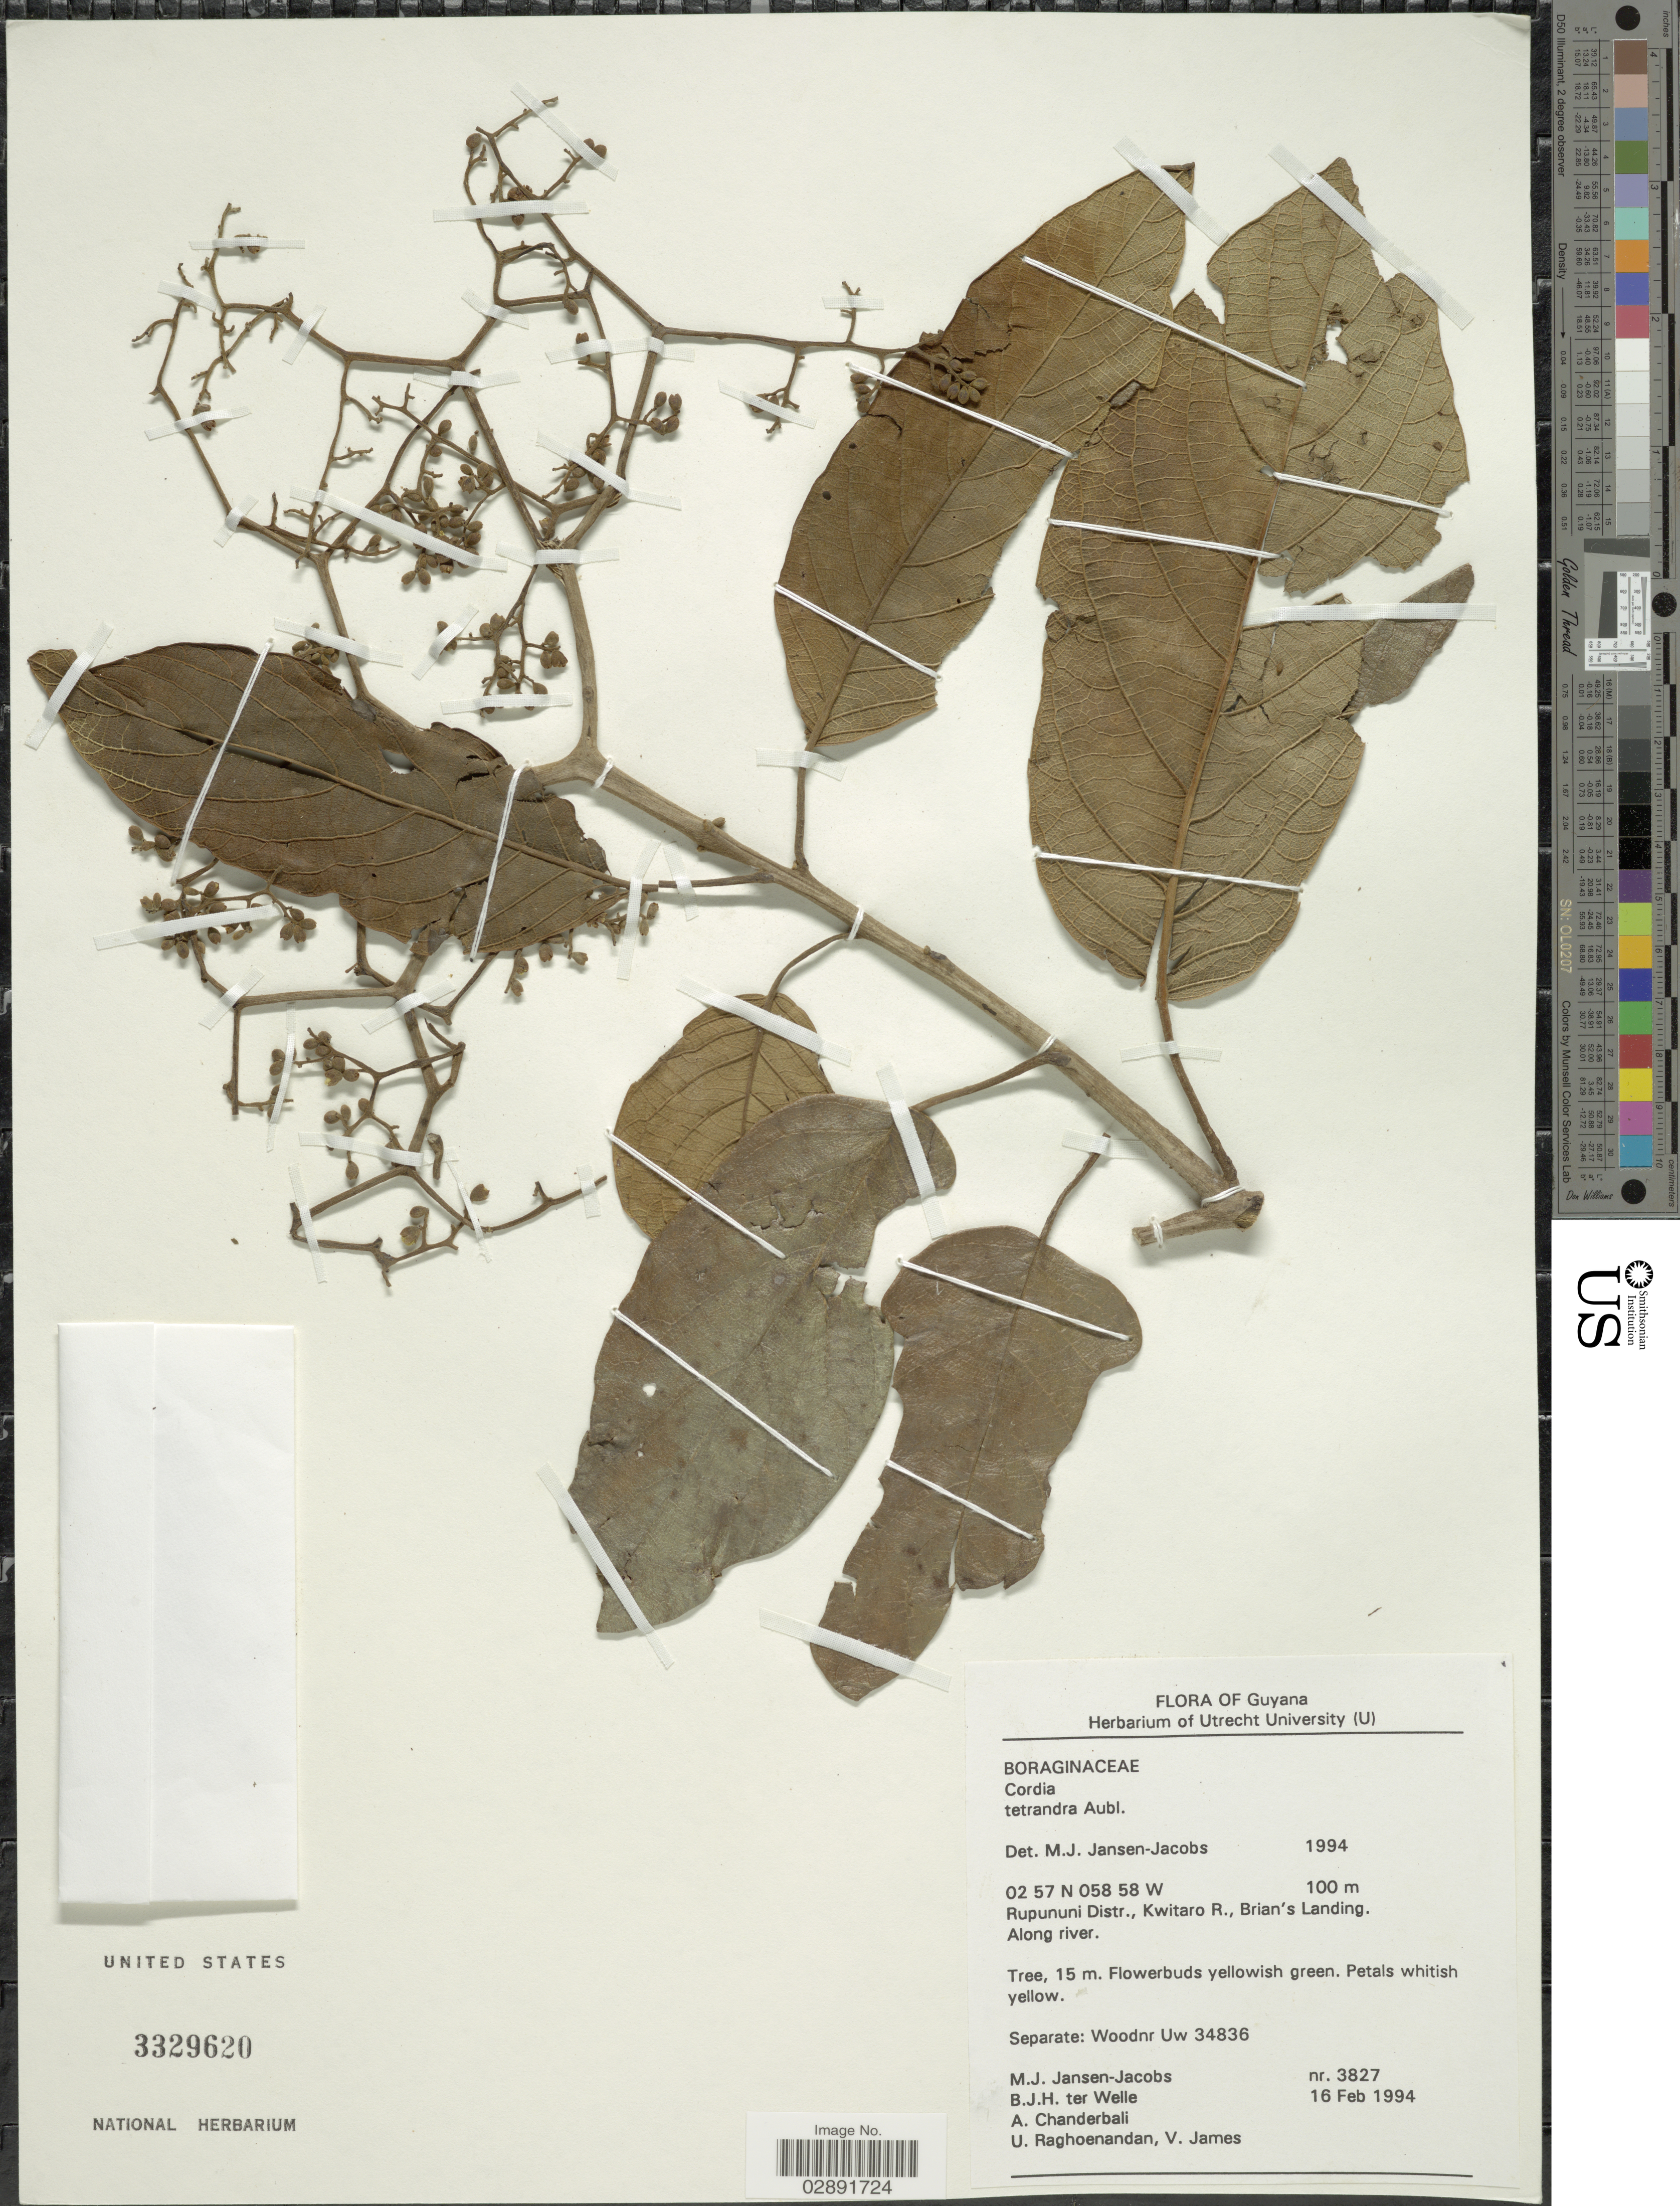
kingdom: Plantae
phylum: Tracheophyta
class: Magnoliopsida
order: Boraginales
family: Cordiaceae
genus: Cordia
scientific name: Cordia tetrandra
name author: Aubl.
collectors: M. J. Jansen-Jacobs, B. ter Welle, A. S. Chanderbali, U. Raghoenandan & V. James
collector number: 3827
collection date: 1994-02-16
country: Guyana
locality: Rupununi Distr., Kwitaro R., Brian's Landing.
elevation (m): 100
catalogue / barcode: US 3329620